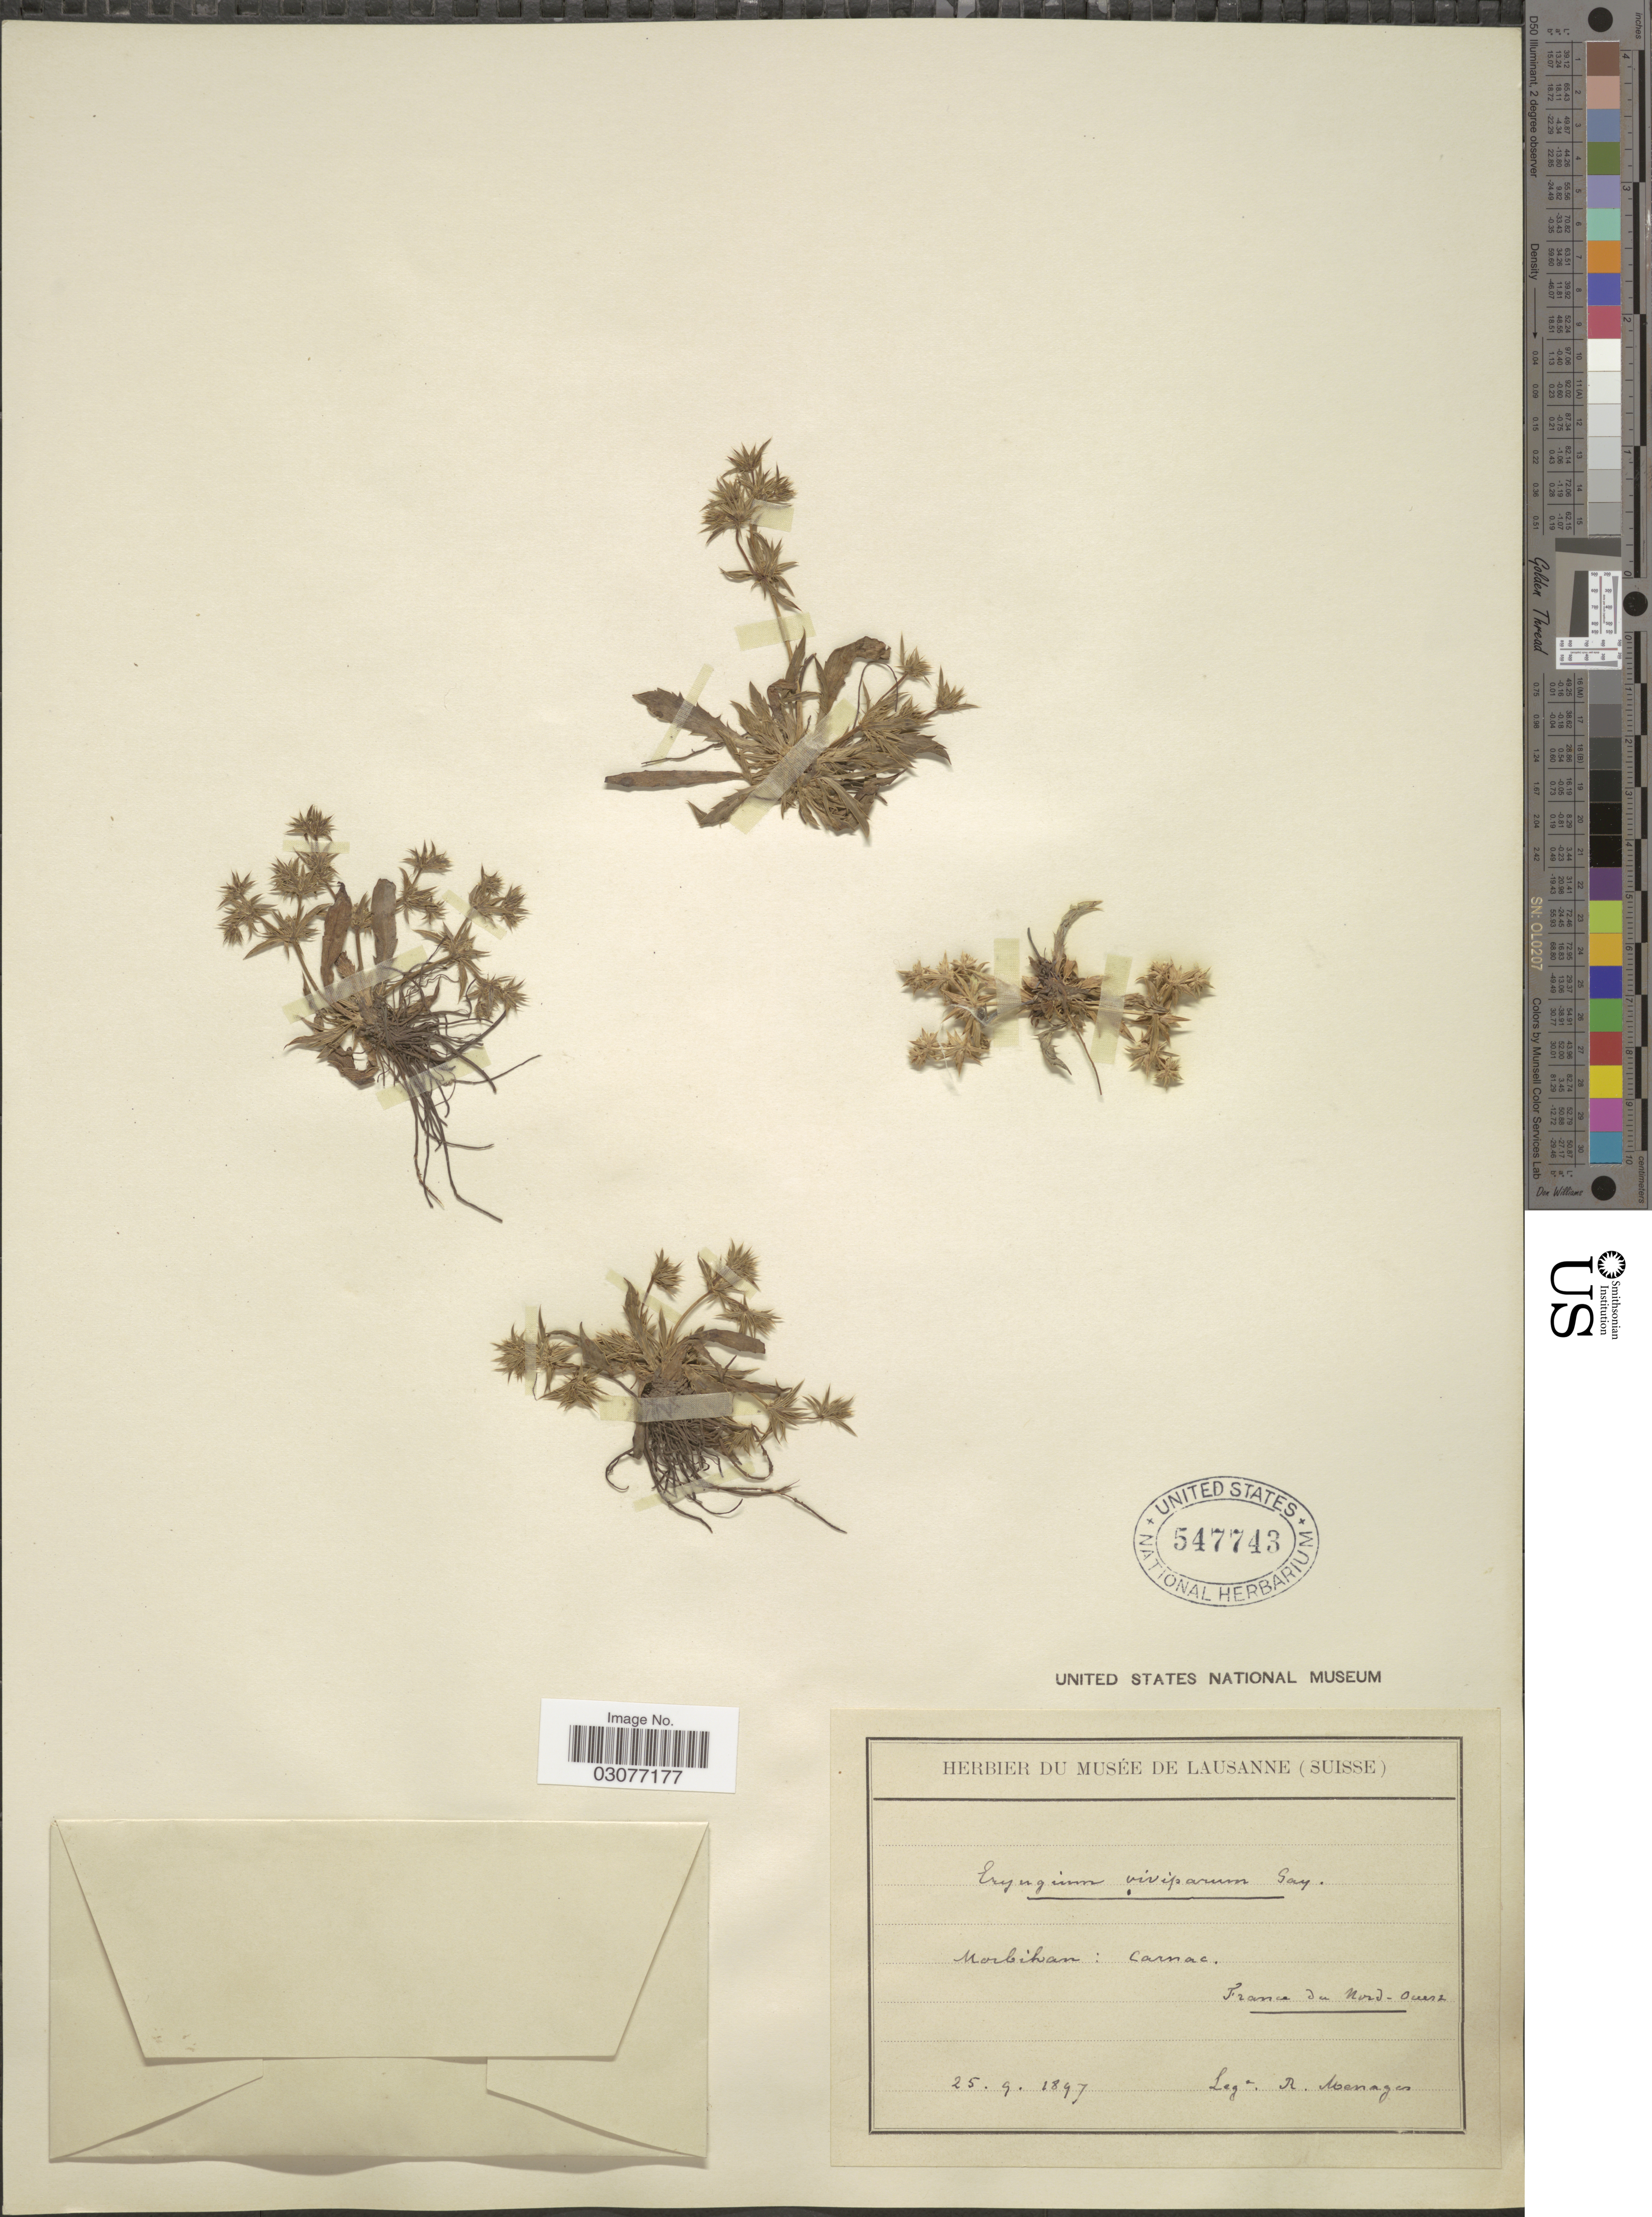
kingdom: Plantae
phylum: Tracheophyta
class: Magnoliopsida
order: Apiales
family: Apiaceae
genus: Eryngium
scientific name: Eryngium viviparum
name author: J. Gay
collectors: R. Menager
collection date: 1897-09-25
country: France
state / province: Bretagne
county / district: Morbihan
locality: Morbihan: Carnac. France du Nord-Ouest.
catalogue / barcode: US 547743